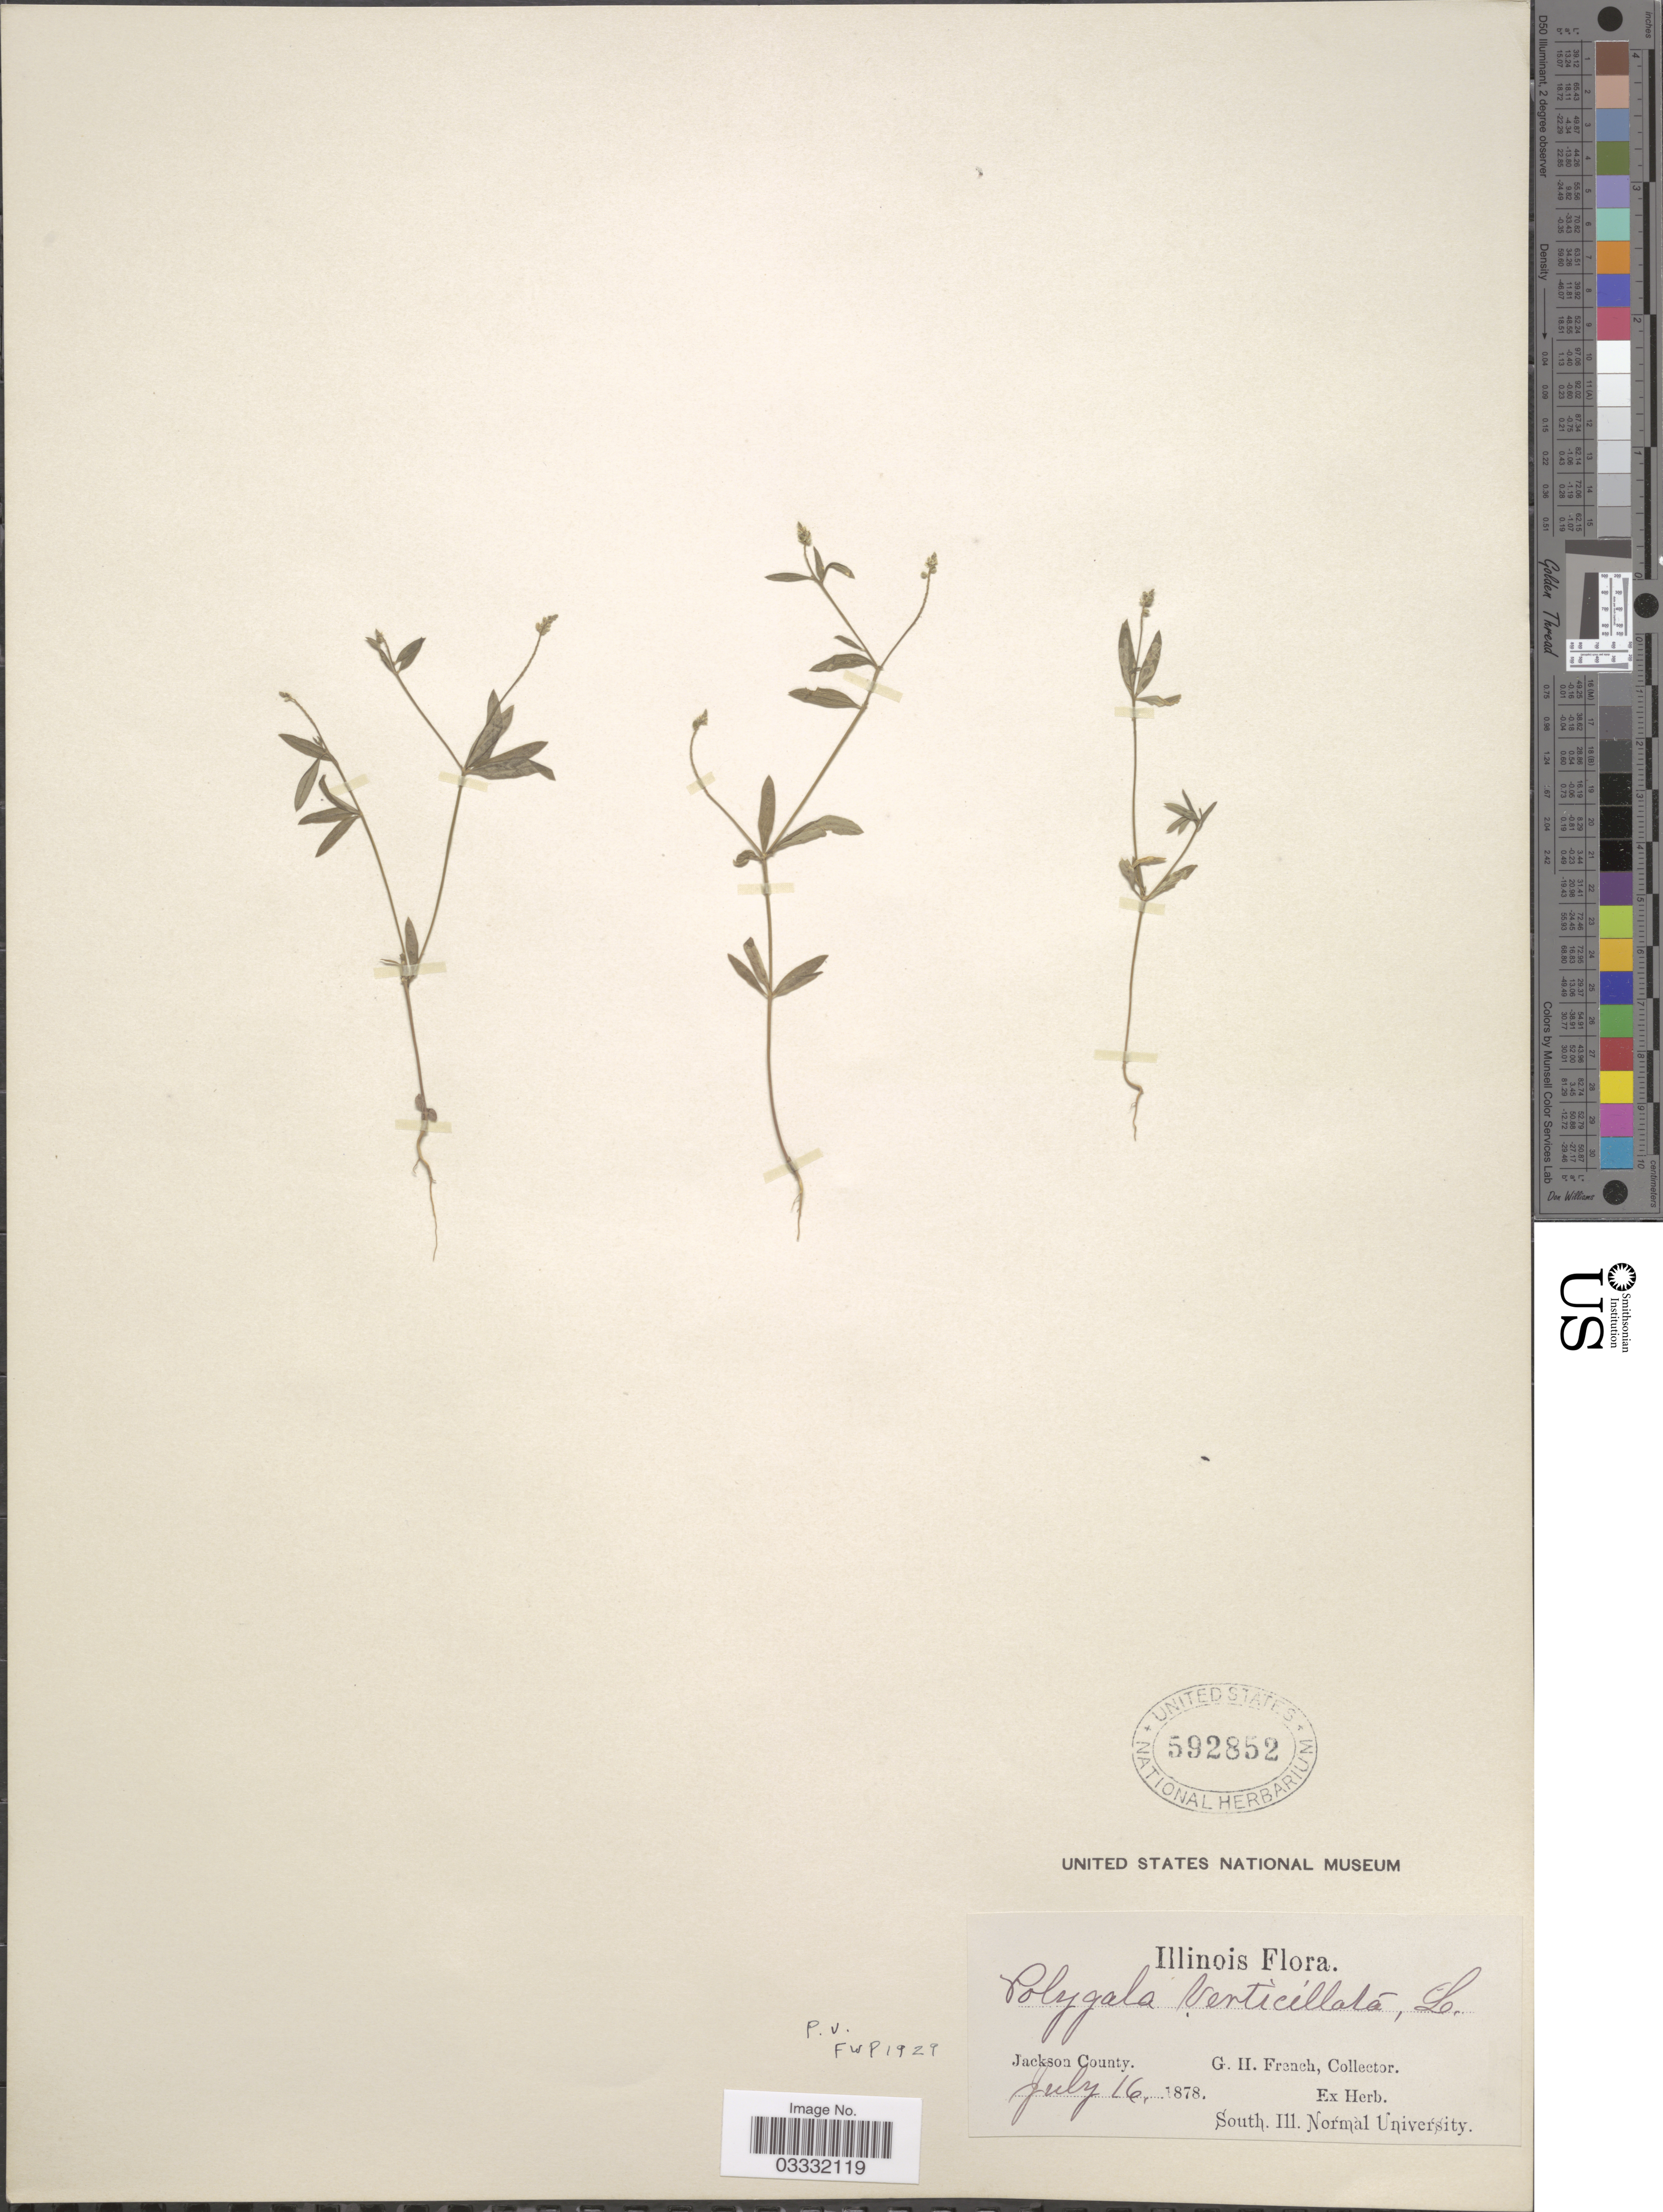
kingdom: Plantae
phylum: Tracheophyta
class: Magnoliopsida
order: Fabales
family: Polygalaceae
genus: Polygala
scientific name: Polygala verticillata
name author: L.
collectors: G. H. French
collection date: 1878-07-16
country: United States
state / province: Illinois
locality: Jackson County.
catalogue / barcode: US 592852